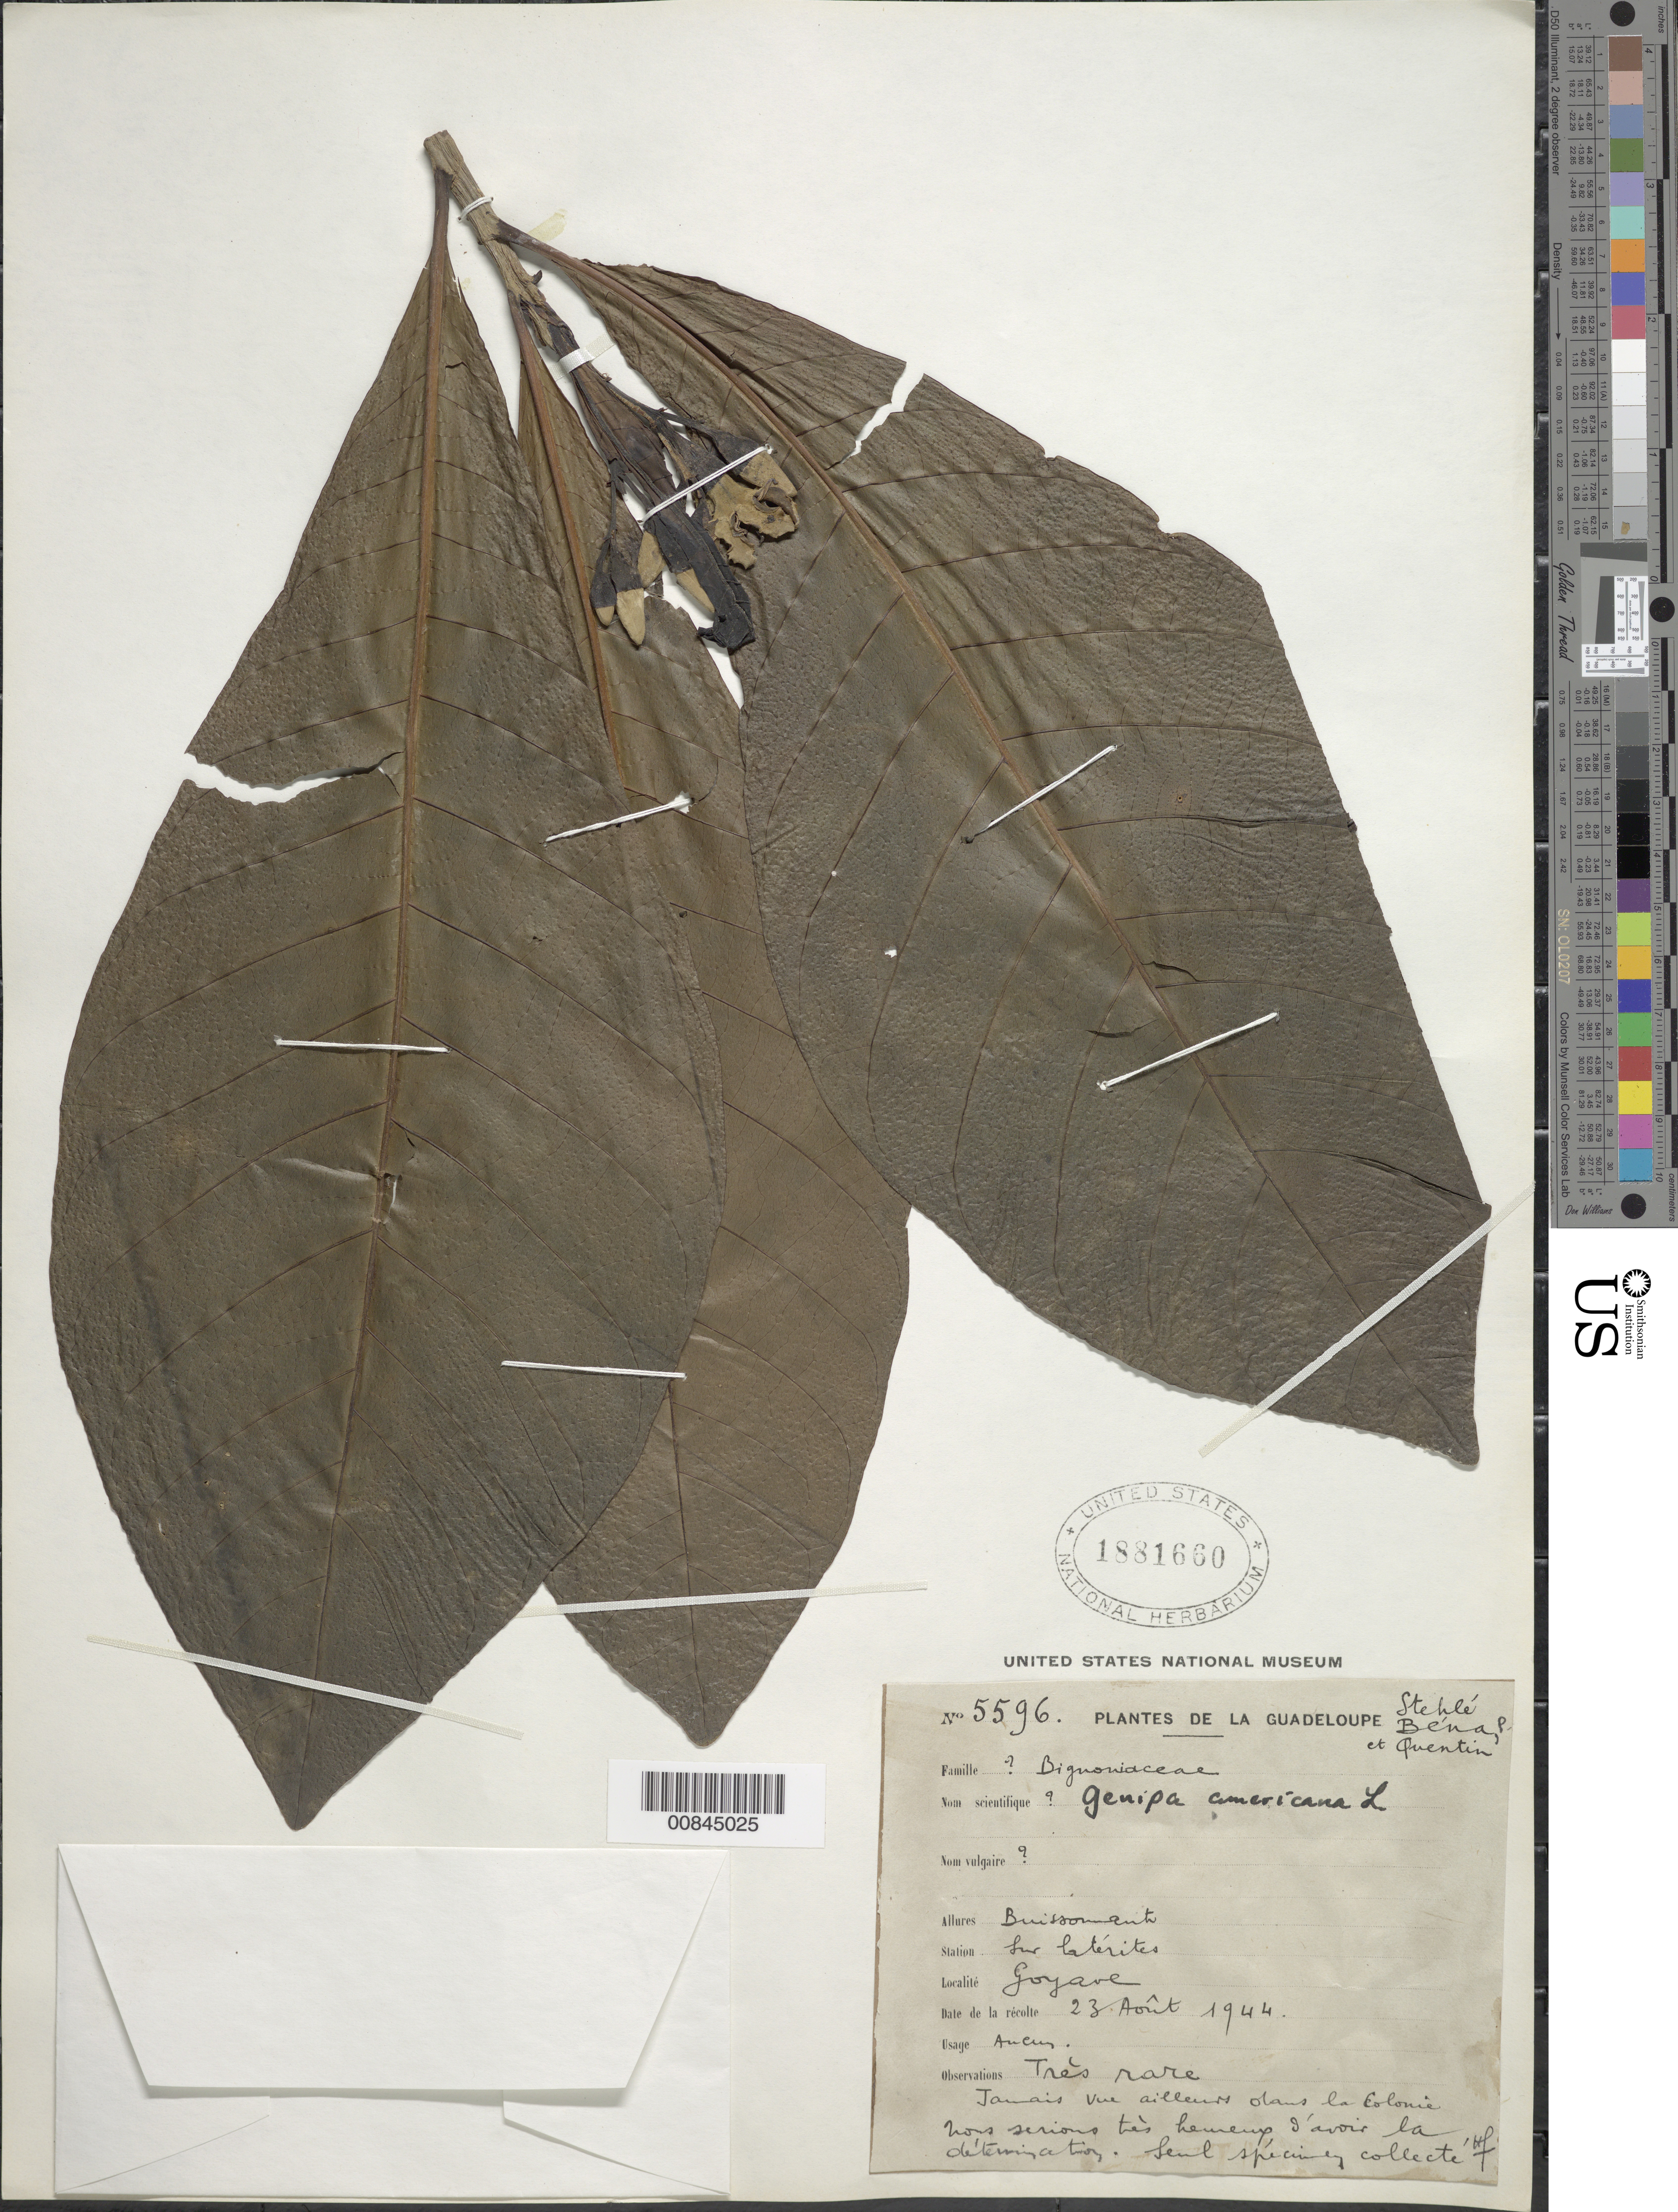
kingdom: Plantae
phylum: Tracheophyta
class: Magnoliopsida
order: Gentianales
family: Rubiaceae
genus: Genipa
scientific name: Genipa americana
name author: L.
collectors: H. Stehlé, P. Bena & R. Quentin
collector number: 5596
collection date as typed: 23 Aug 1944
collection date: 1944-08-23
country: Guadeloupe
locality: Goyave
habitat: Sur latérites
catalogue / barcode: US 1881660